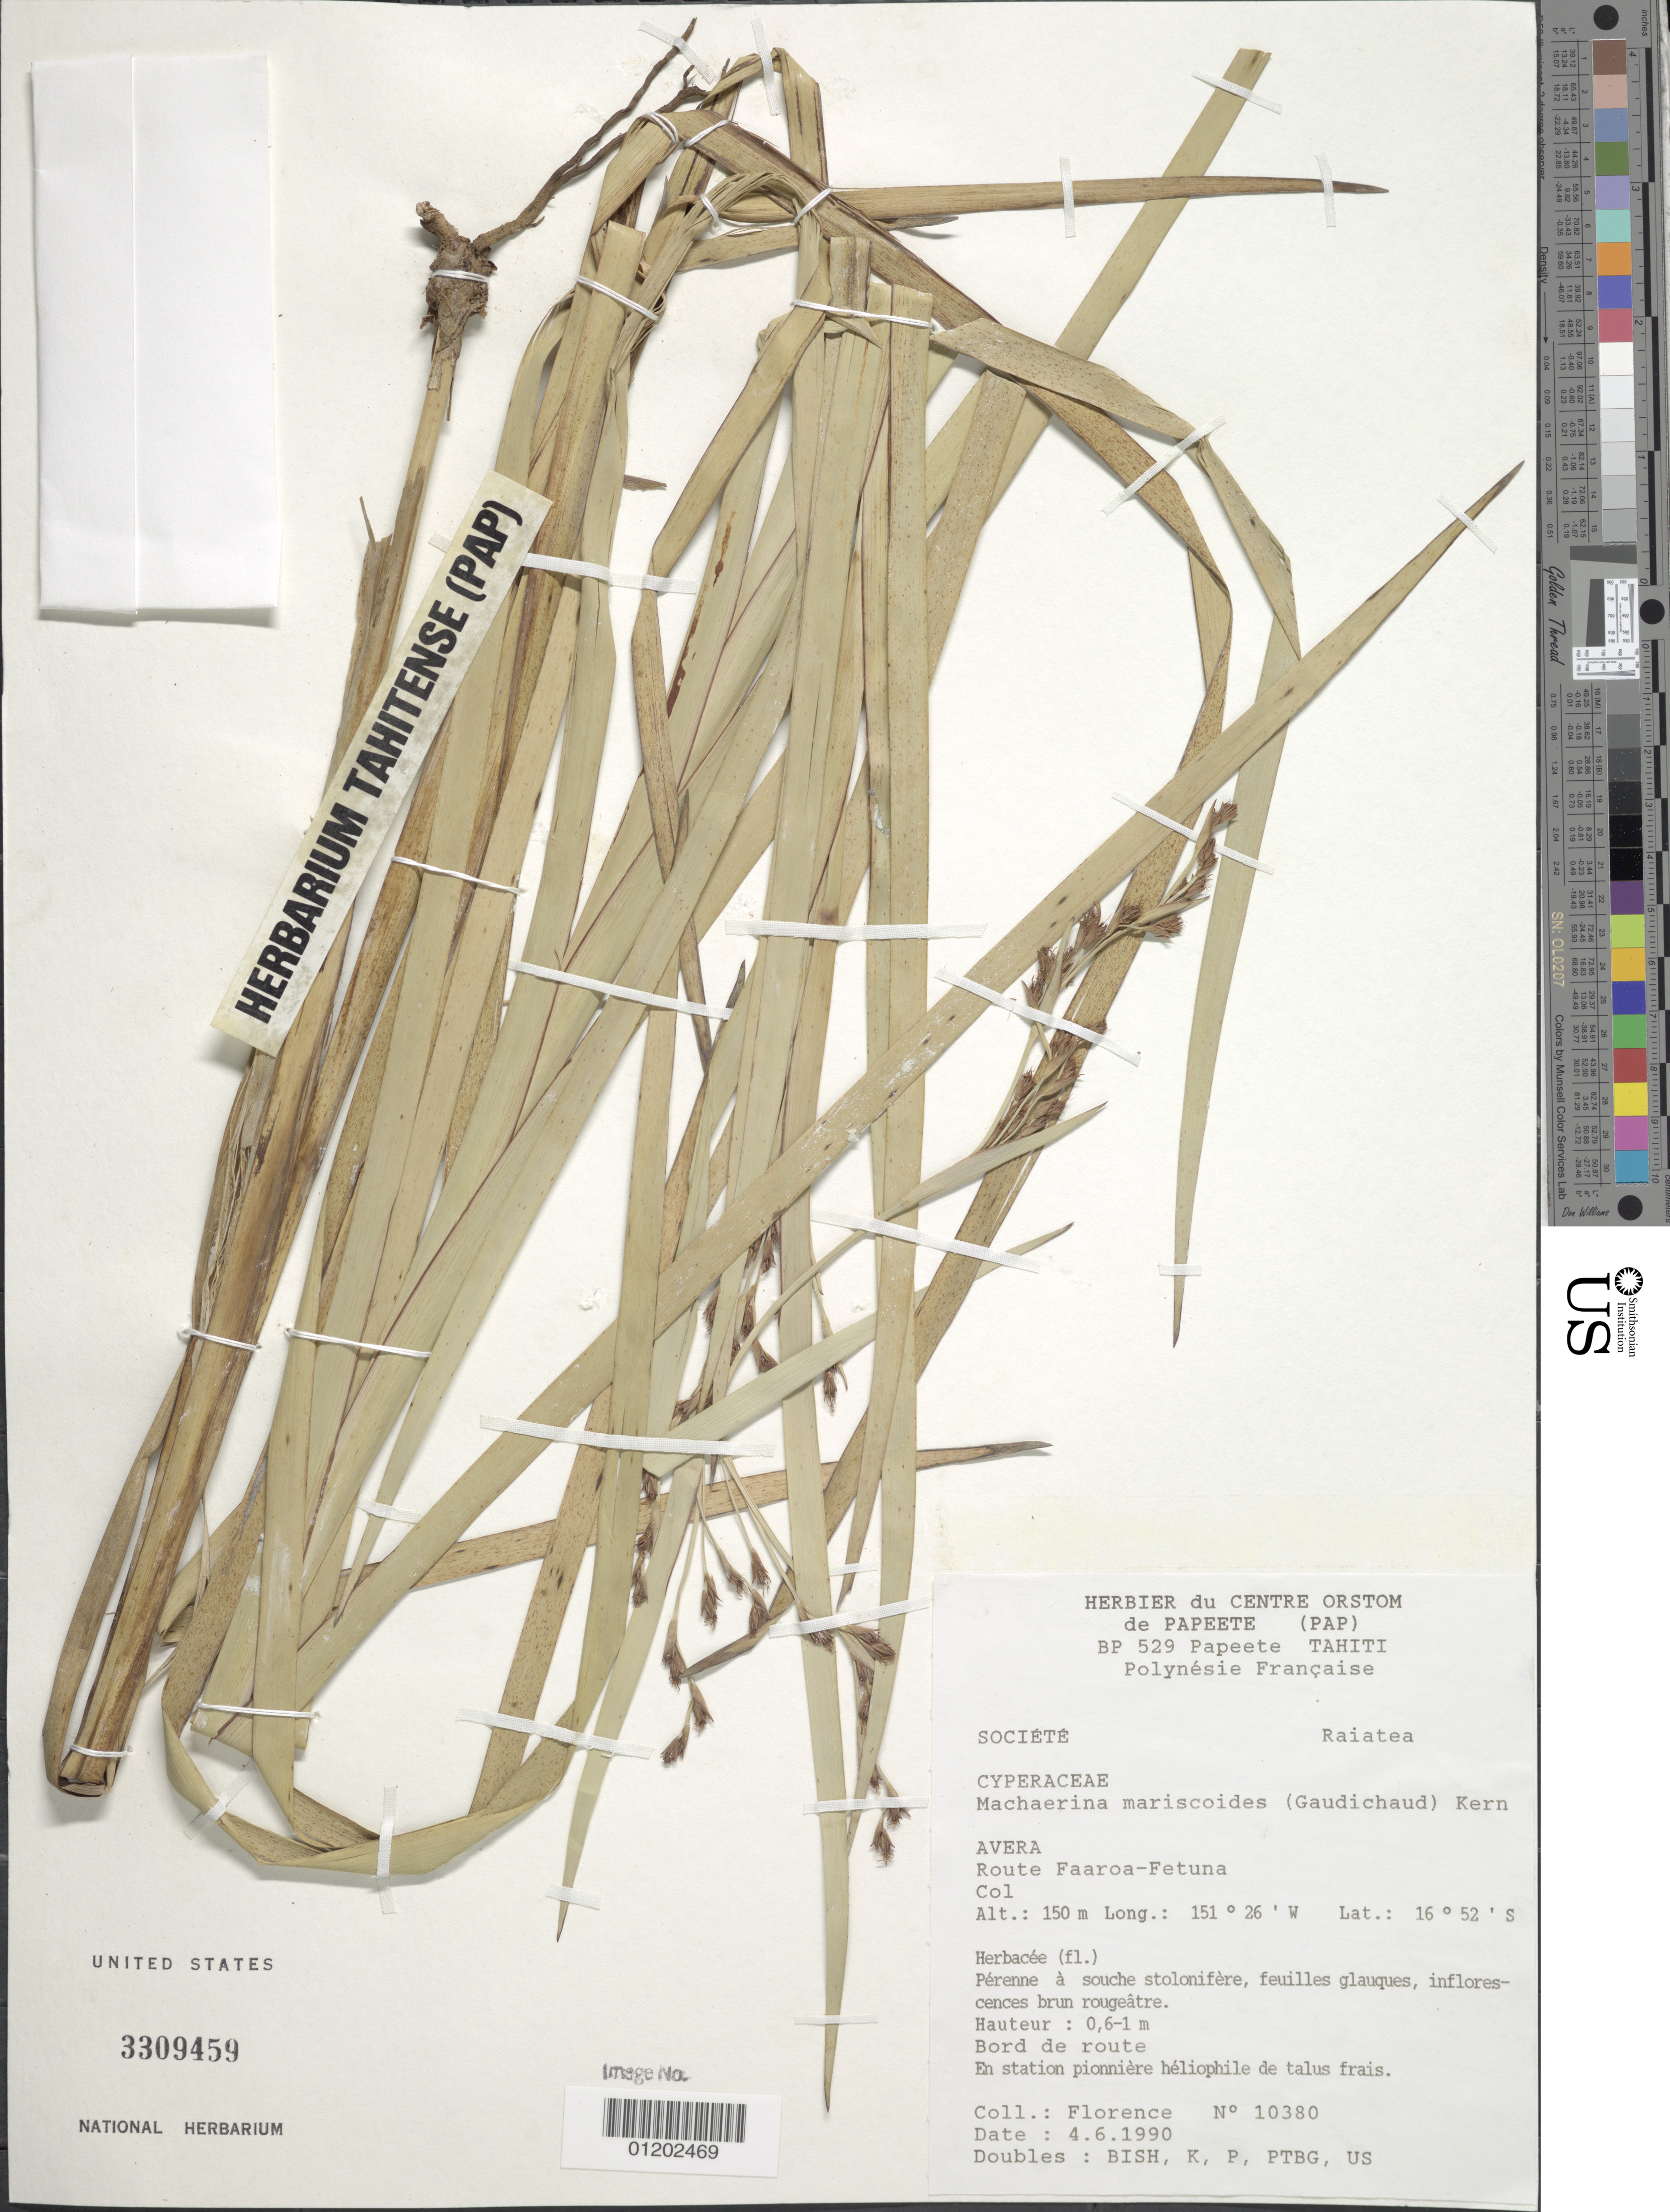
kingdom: Plantae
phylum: Tracheophyta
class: Liliopsida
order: Poales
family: Cyperaceae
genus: Machaerina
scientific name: Machaerina mariscoides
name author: (Gaudich.) J. Kern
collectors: J. Florence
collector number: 10380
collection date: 1990-06-04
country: French Polynesia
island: Raiatea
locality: Avera, Route Faaroa-Fetuna.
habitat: bord du route.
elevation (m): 150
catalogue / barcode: US 3309459